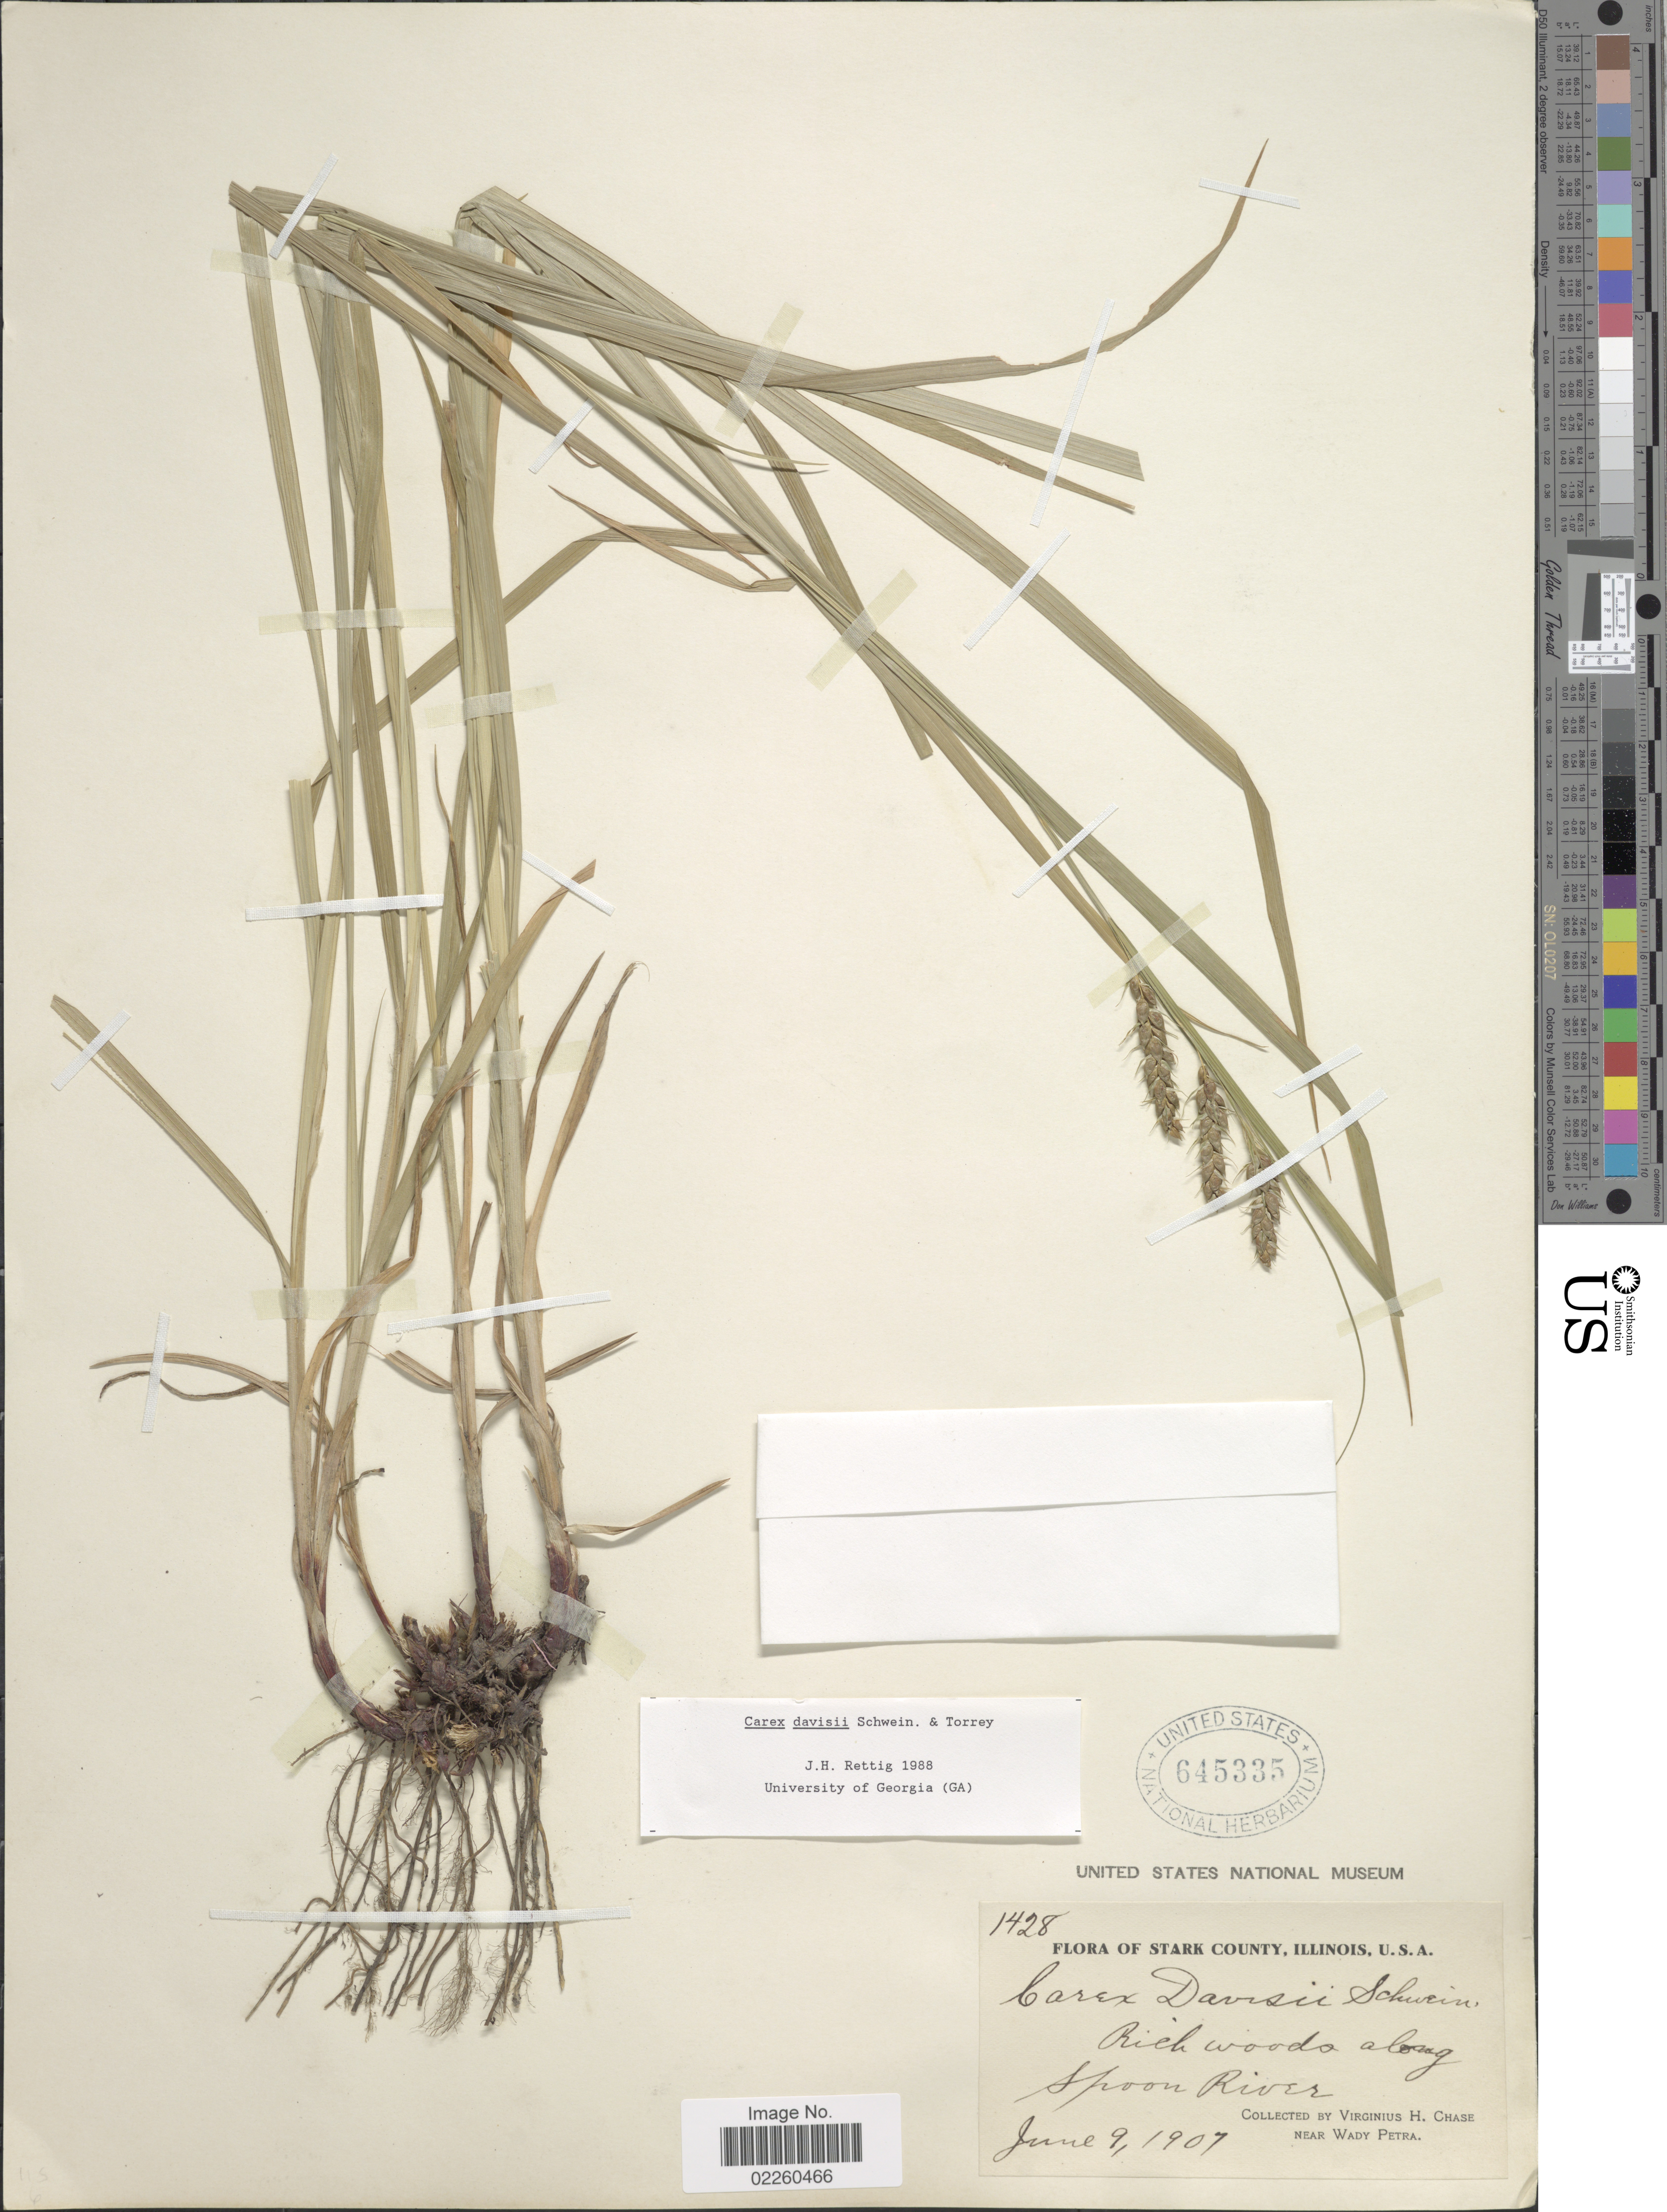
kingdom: Plantae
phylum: Tracheophyta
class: Liliopsida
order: Poales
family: Cyperaceae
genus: Carex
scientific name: Carex davisii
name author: Schwein. & Torr.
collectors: V. H. Chase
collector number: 1428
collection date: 1907-06-09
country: United States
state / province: Illinois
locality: Stark County, U.S.A. Rich woods along Spoon River, near Wady Petra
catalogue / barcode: US 645335